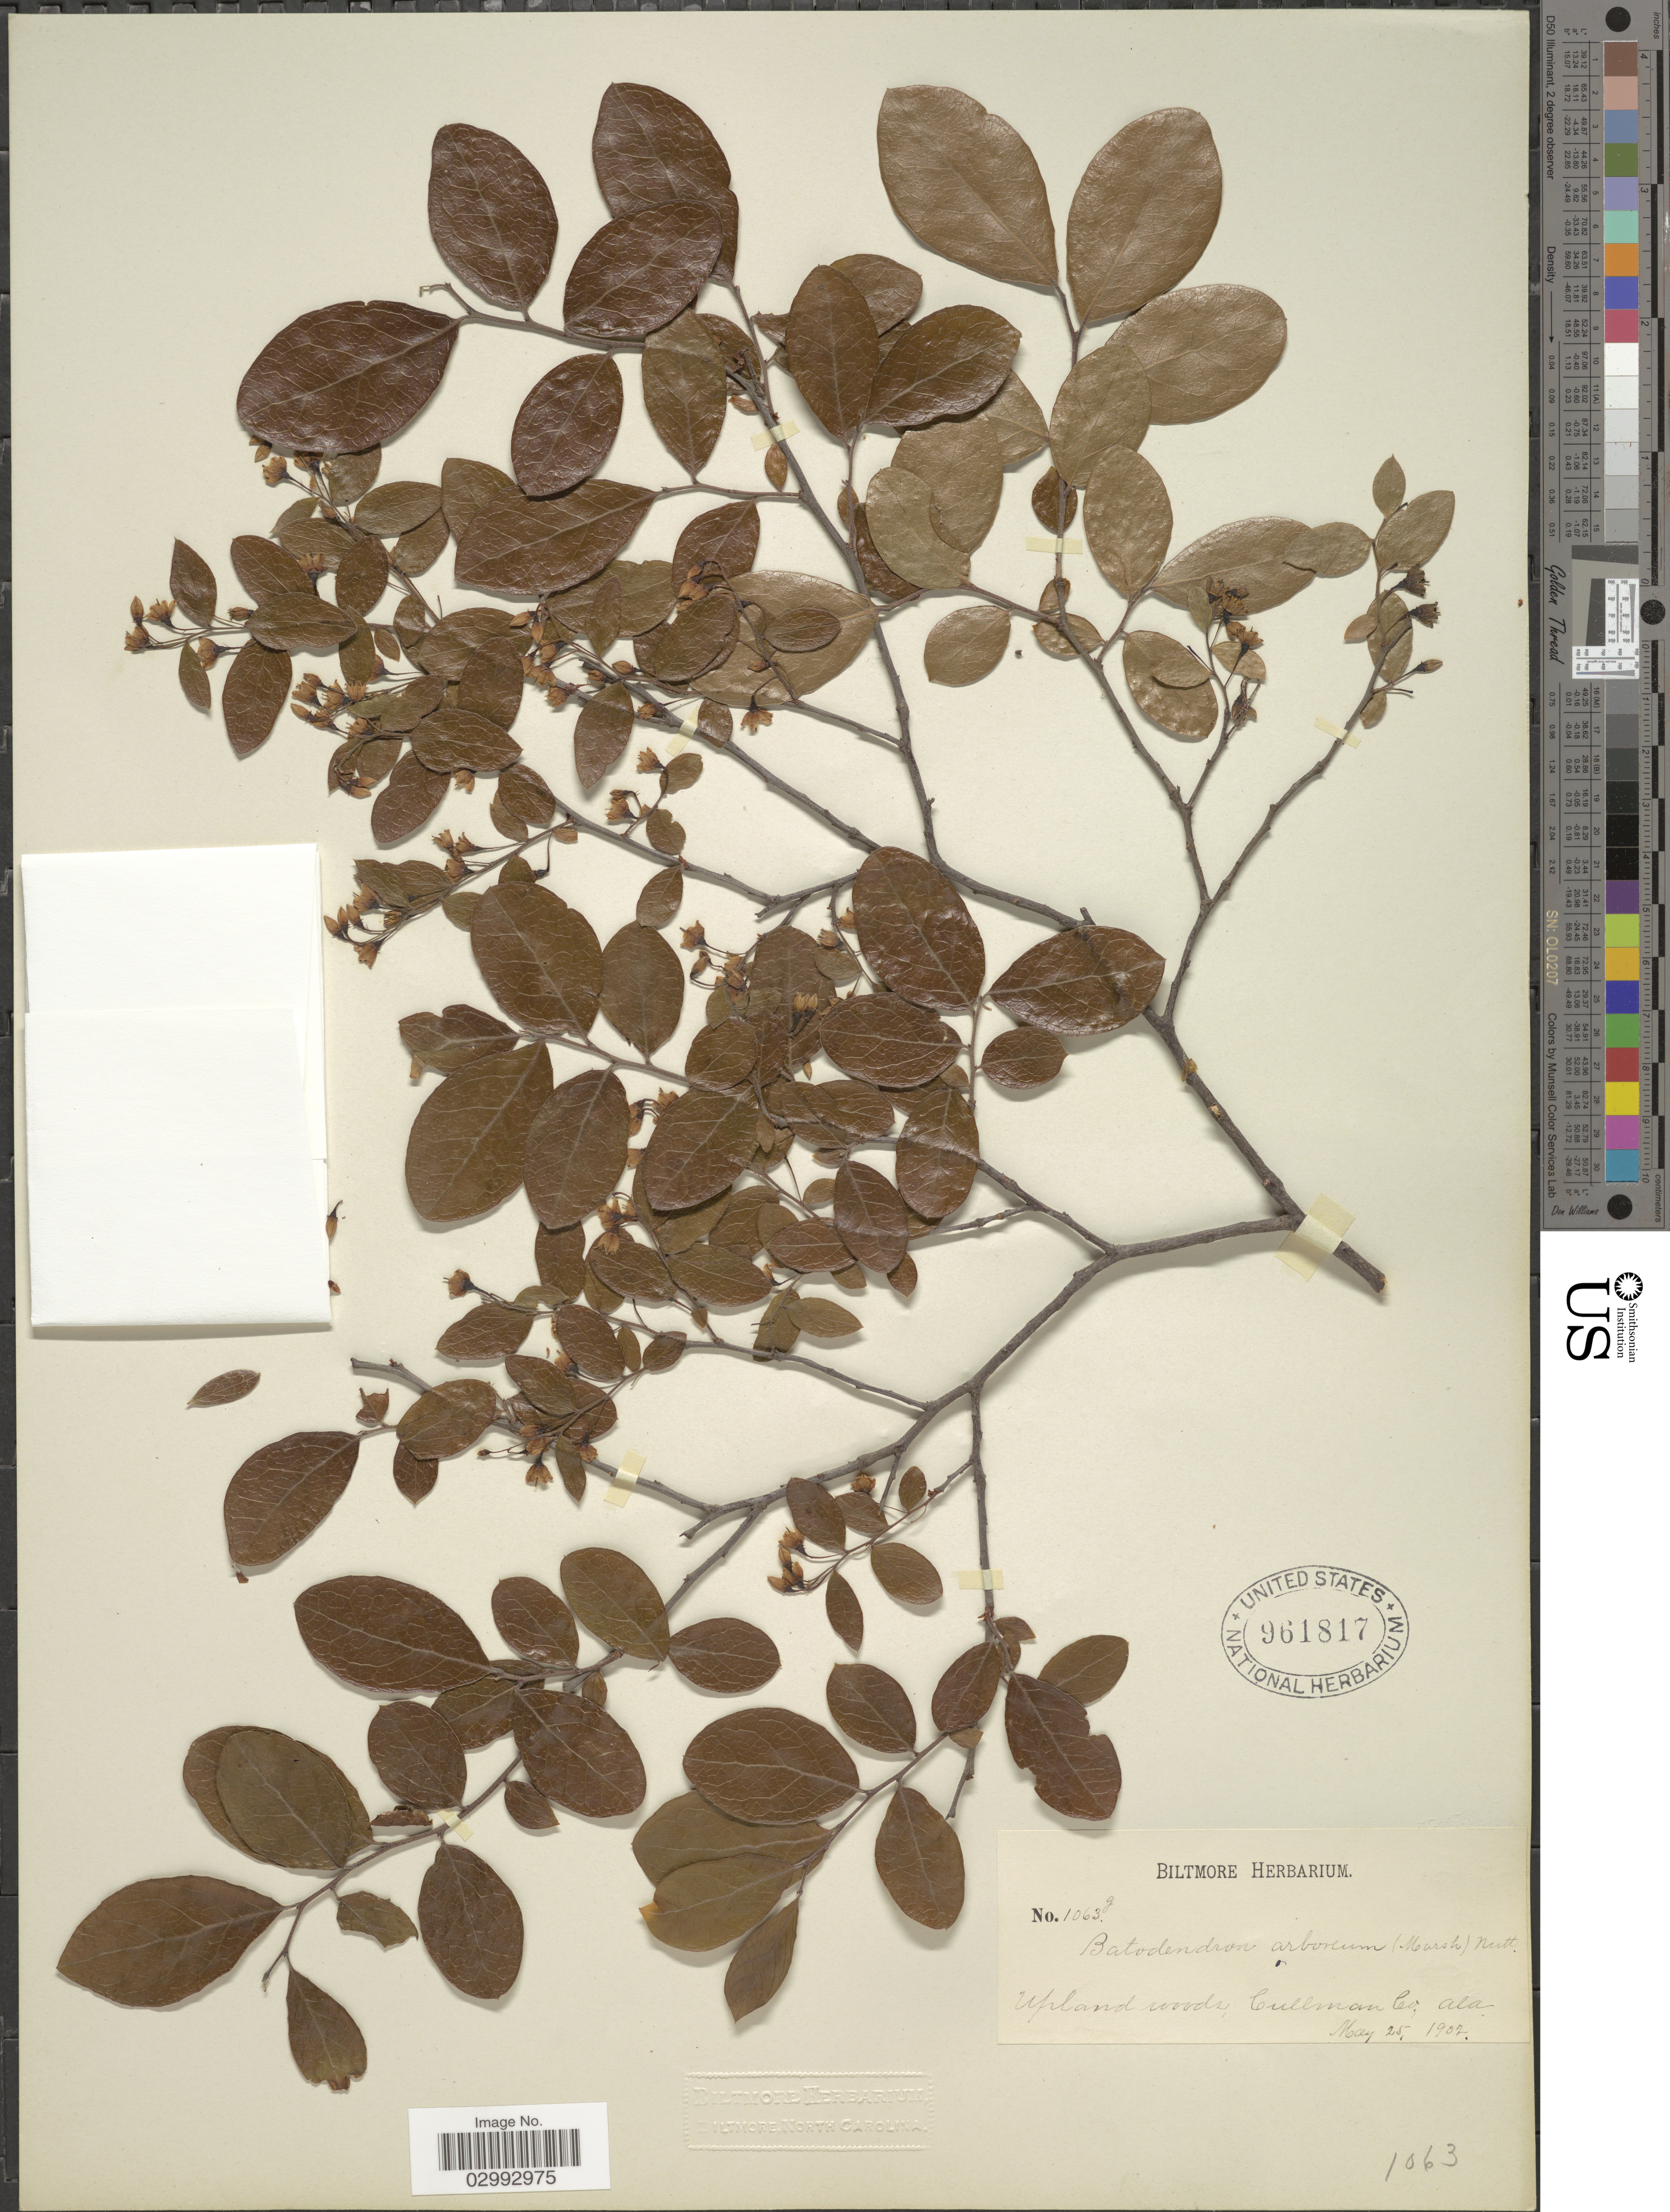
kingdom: Plantae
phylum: Tracheophyta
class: Magnoliopsida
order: Ericales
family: Ericaceae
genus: Batodendron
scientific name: Batodendron arboreum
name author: Nutt.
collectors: ex herb. Biltmore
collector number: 1063g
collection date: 1902-05-25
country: United States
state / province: Alabama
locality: Upland woods, Cullman Co.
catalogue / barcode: US 961817